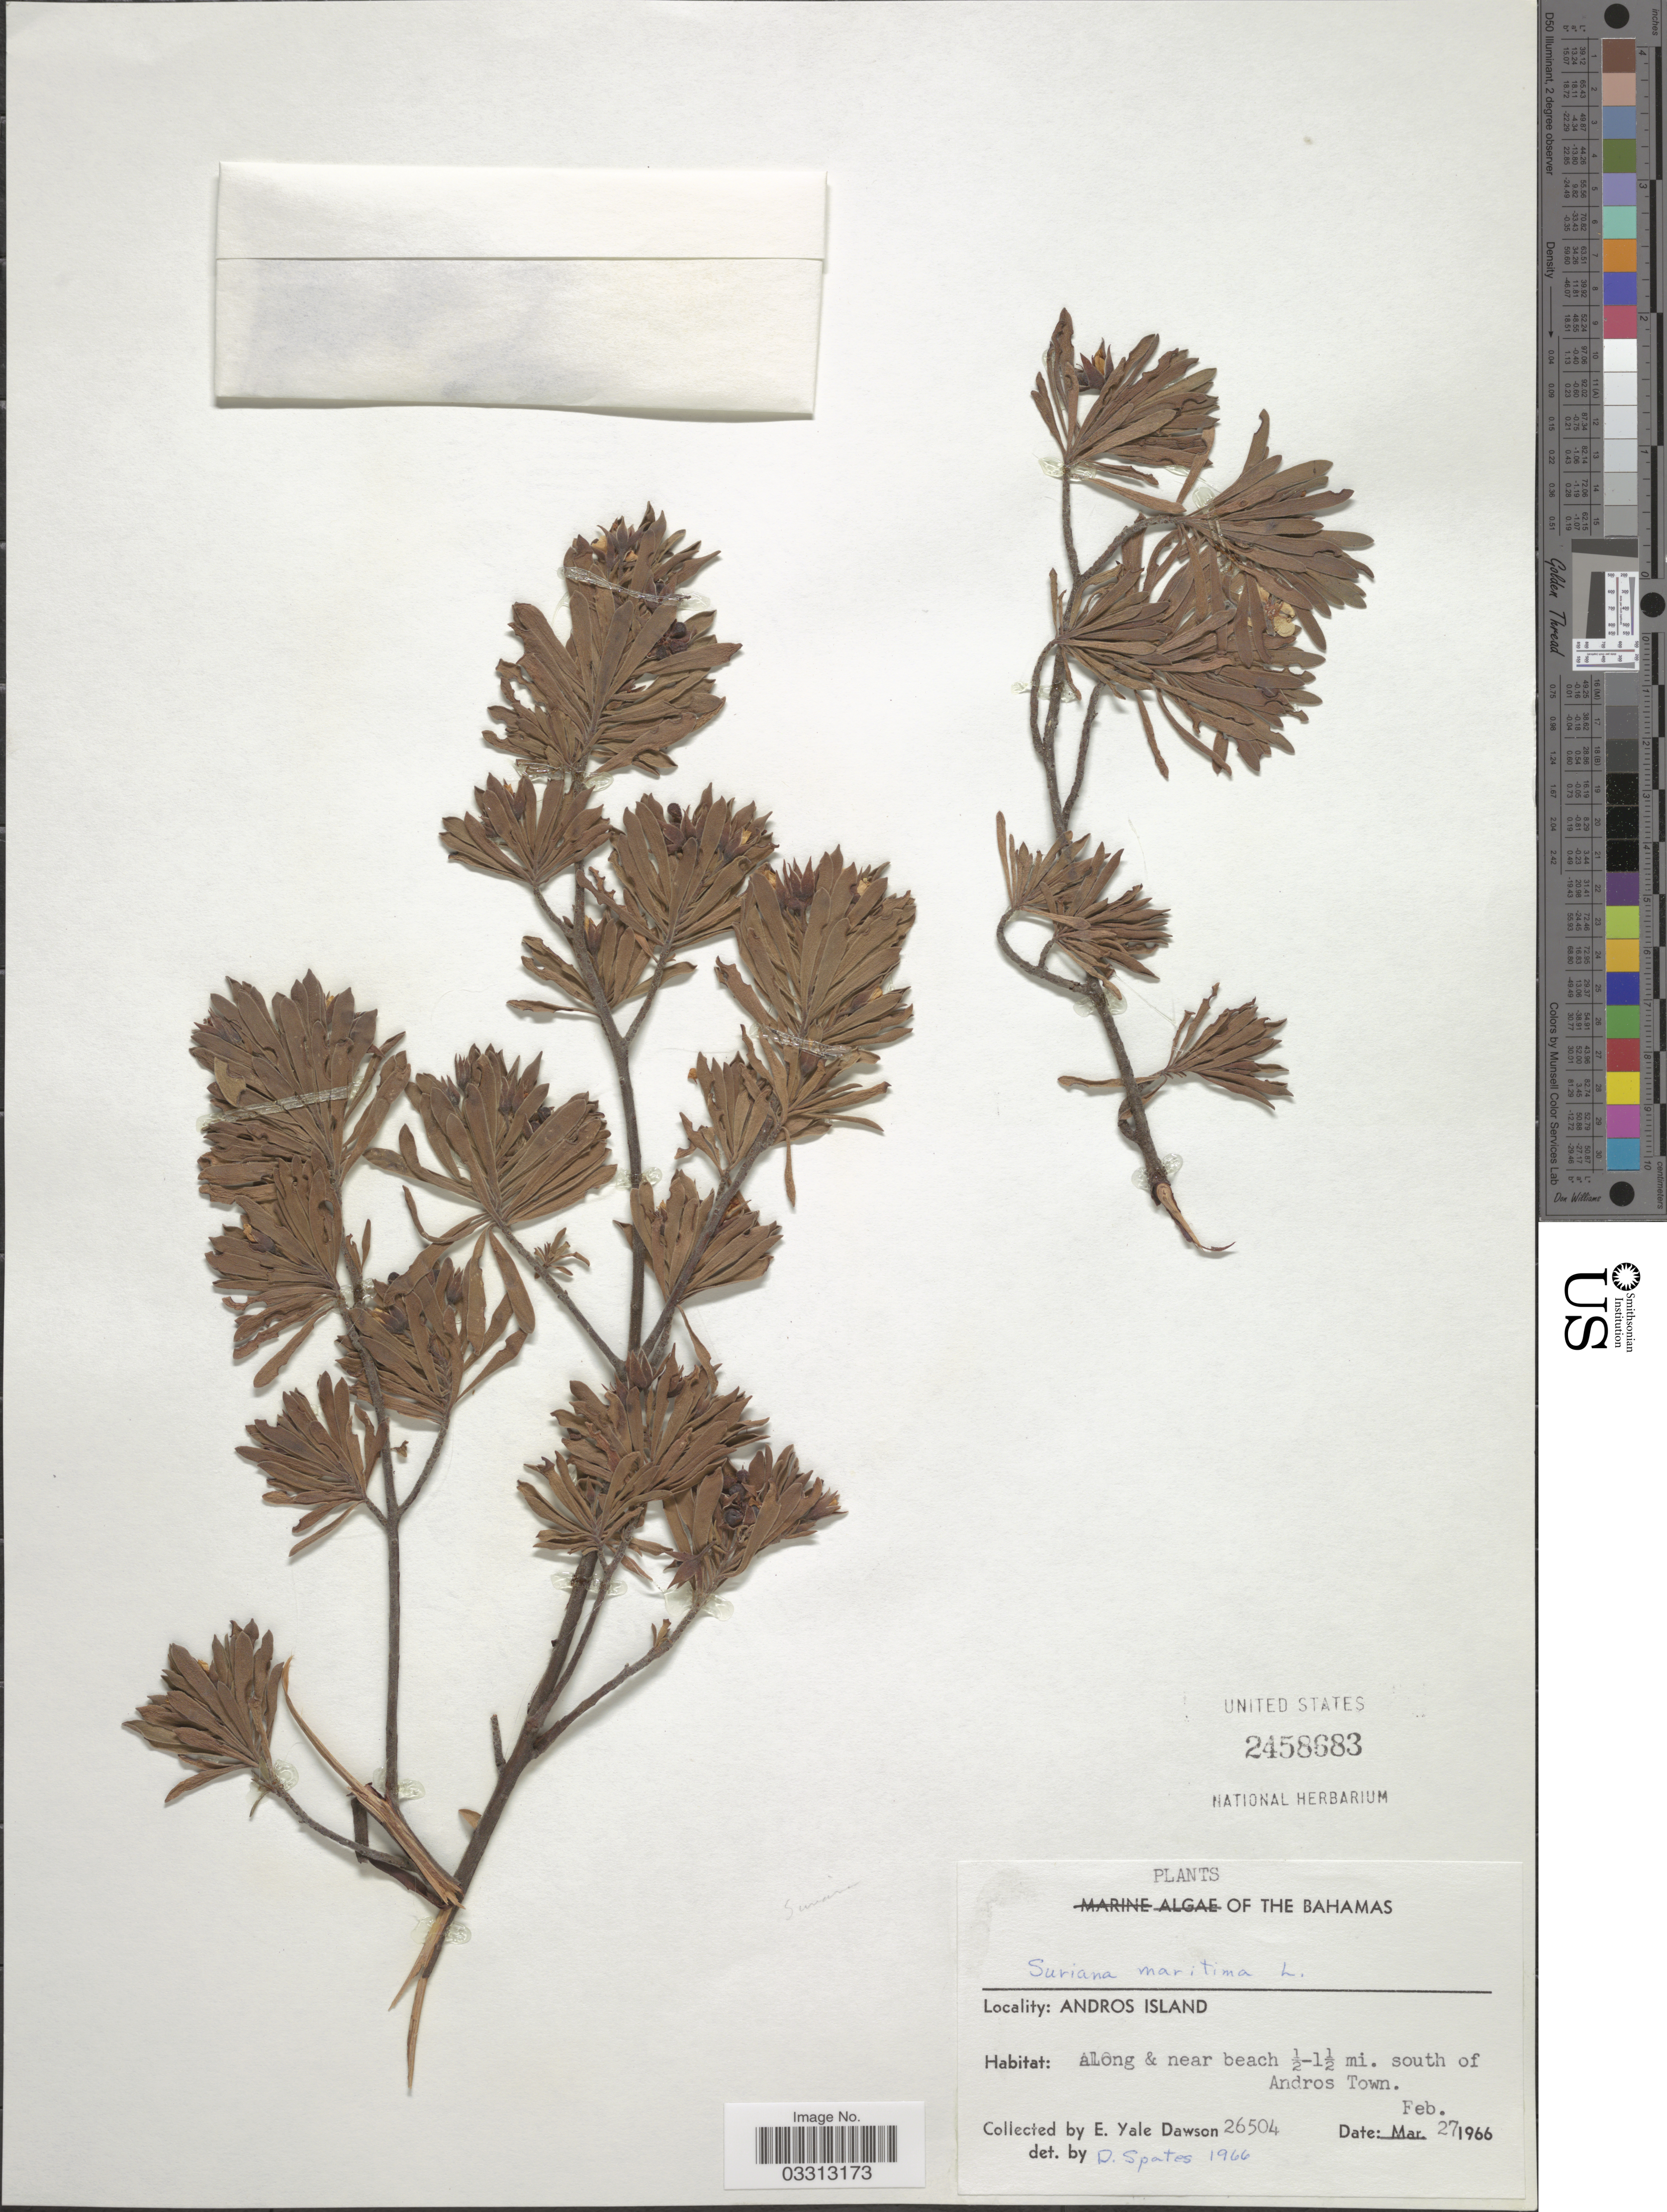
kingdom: Plantae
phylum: Tracheophyta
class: Magnoliopsida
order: Fabales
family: Surianaceae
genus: Suriana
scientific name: Suriana maritima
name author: L.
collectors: N. Yensen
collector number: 26504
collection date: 1966-02-27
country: Bahamas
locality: Andros Island. Along & near beach ½-1½ mi. south of Andros Town.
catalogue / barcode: US 2458683